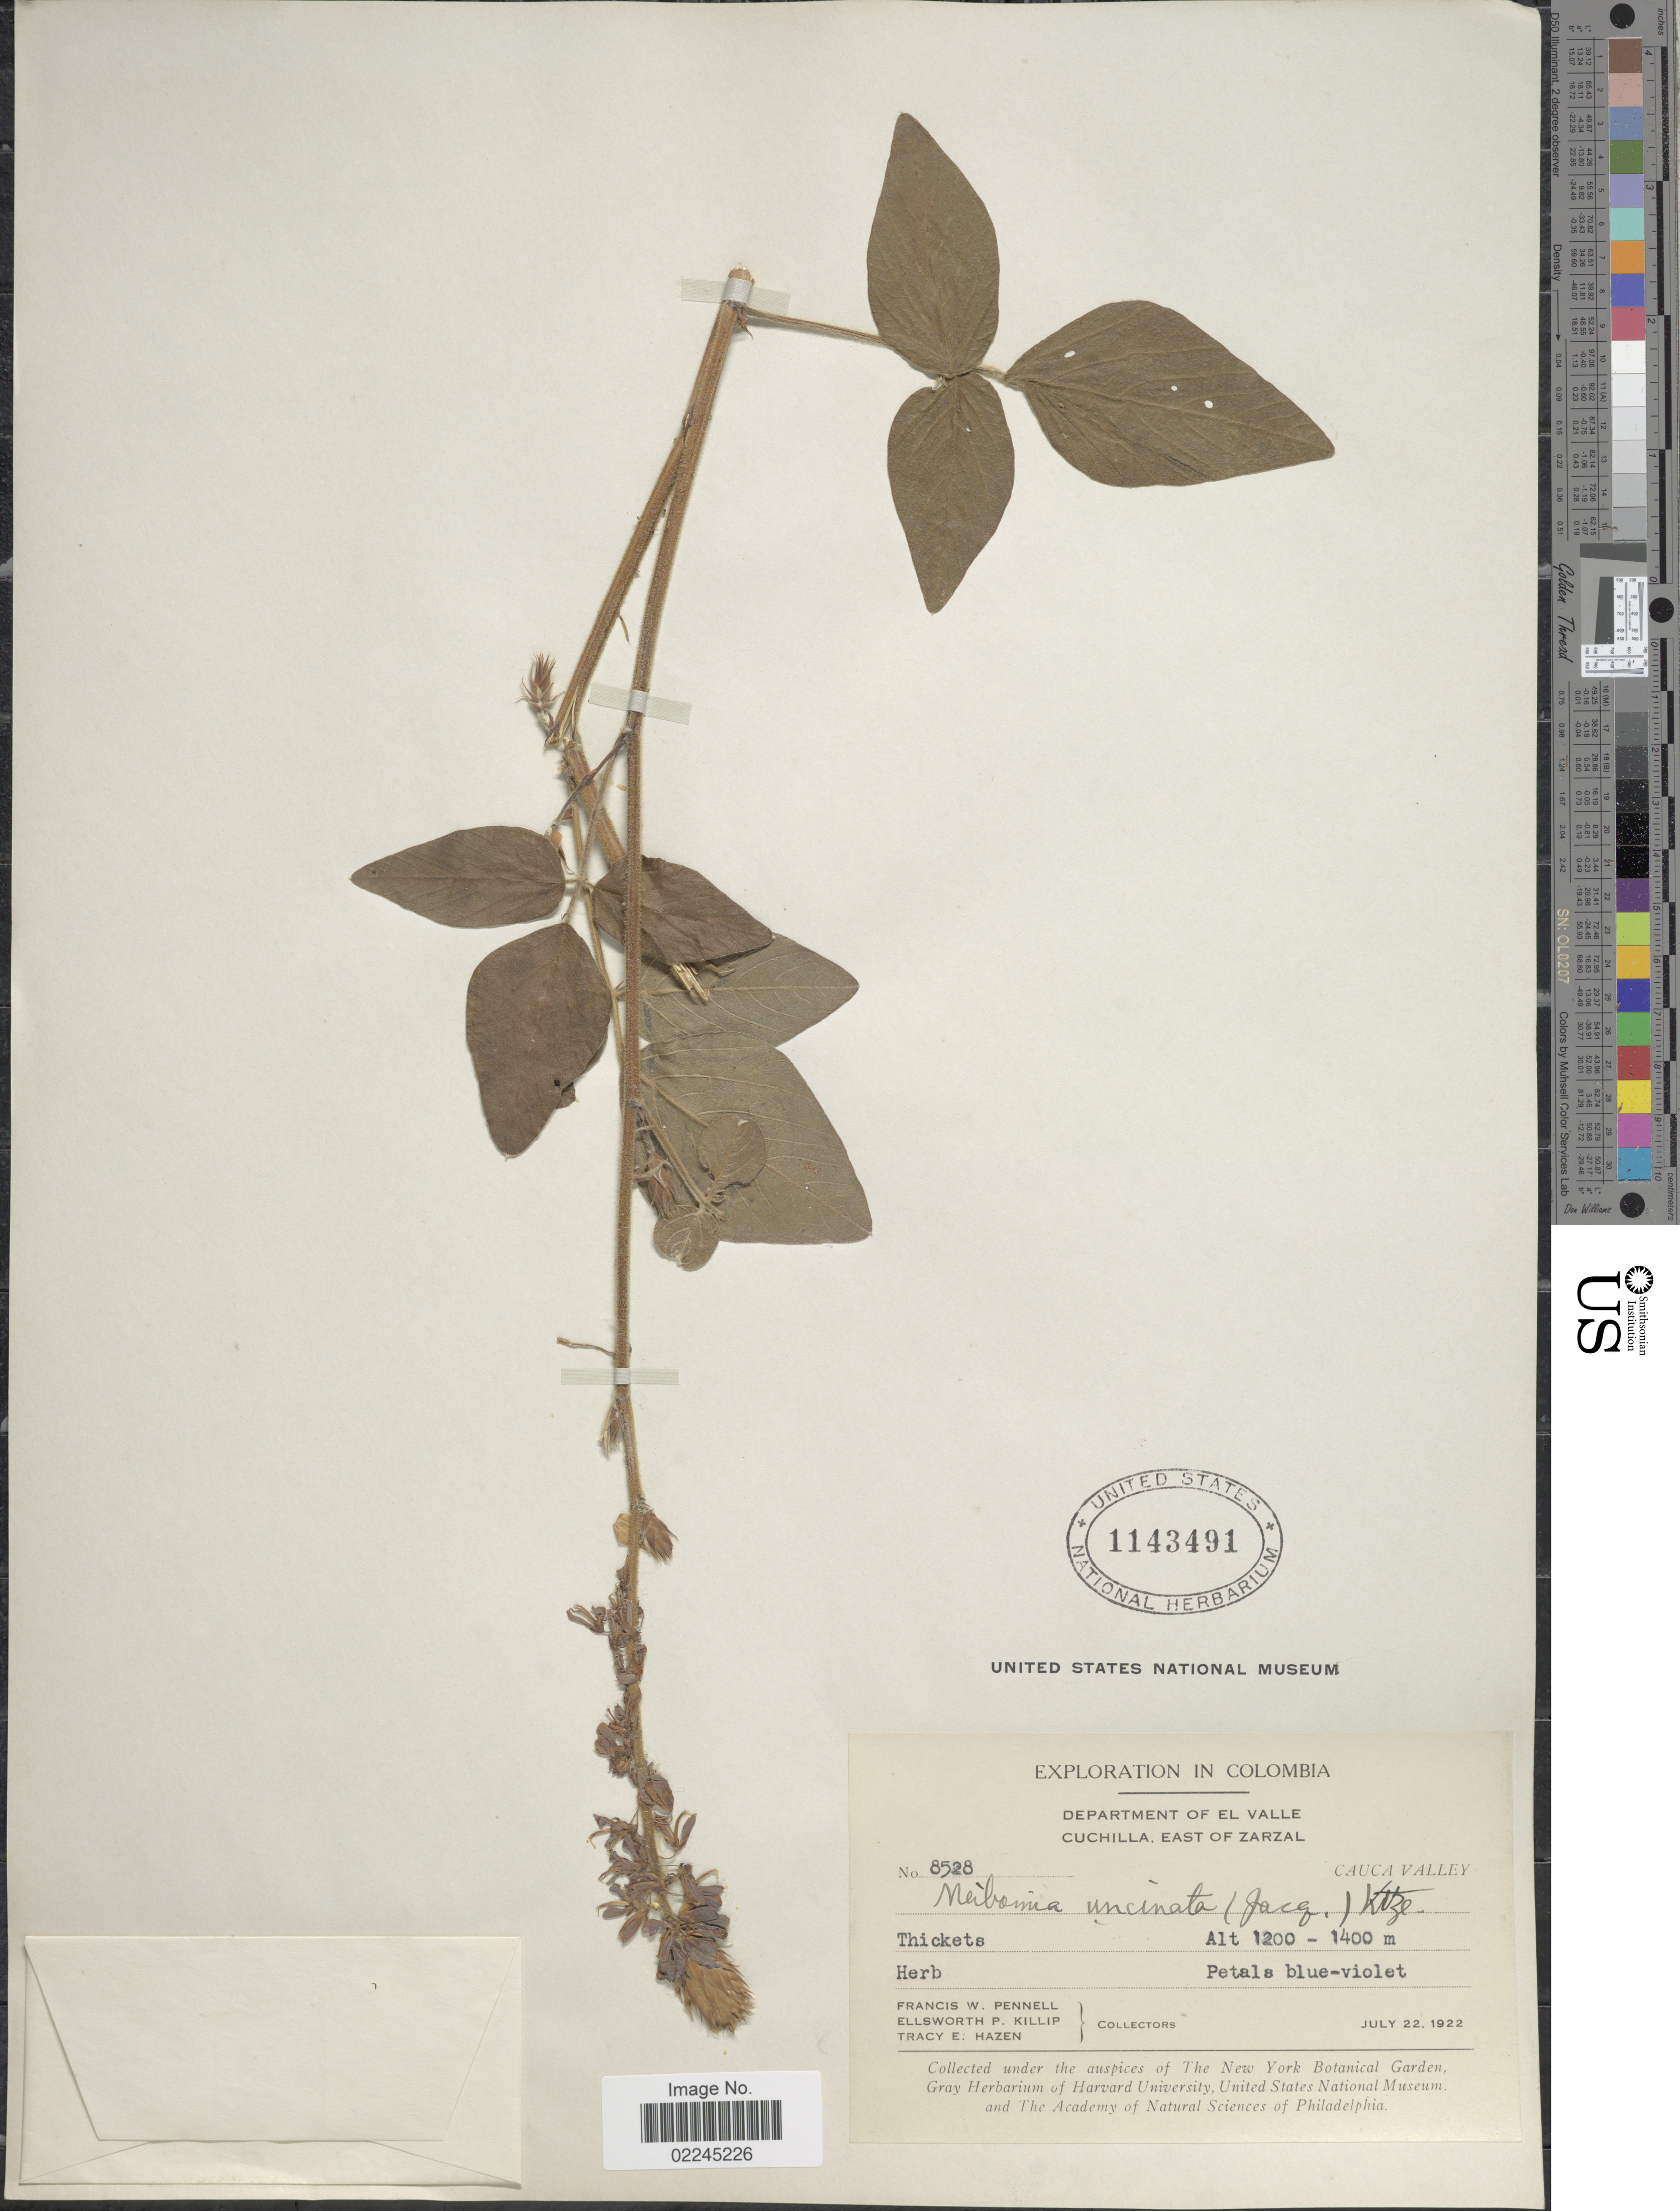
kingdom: Plantae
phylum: Tracheophyta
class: Magnoliopsida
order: Fabales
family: Fabaceae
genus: Desmodium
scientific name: Desmodium intortum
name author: (Mill.) Urb.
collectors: F. W. Pennell, E. P. Killip & T. E. Hazen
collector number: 8528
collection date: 1922-07-22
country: Colombia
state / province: Valle del Cauca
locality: Department of El Valle. Cuchilla, East of Zarzal. Cauca Valley. Thickets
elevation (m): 1200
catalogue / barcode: US 1143491